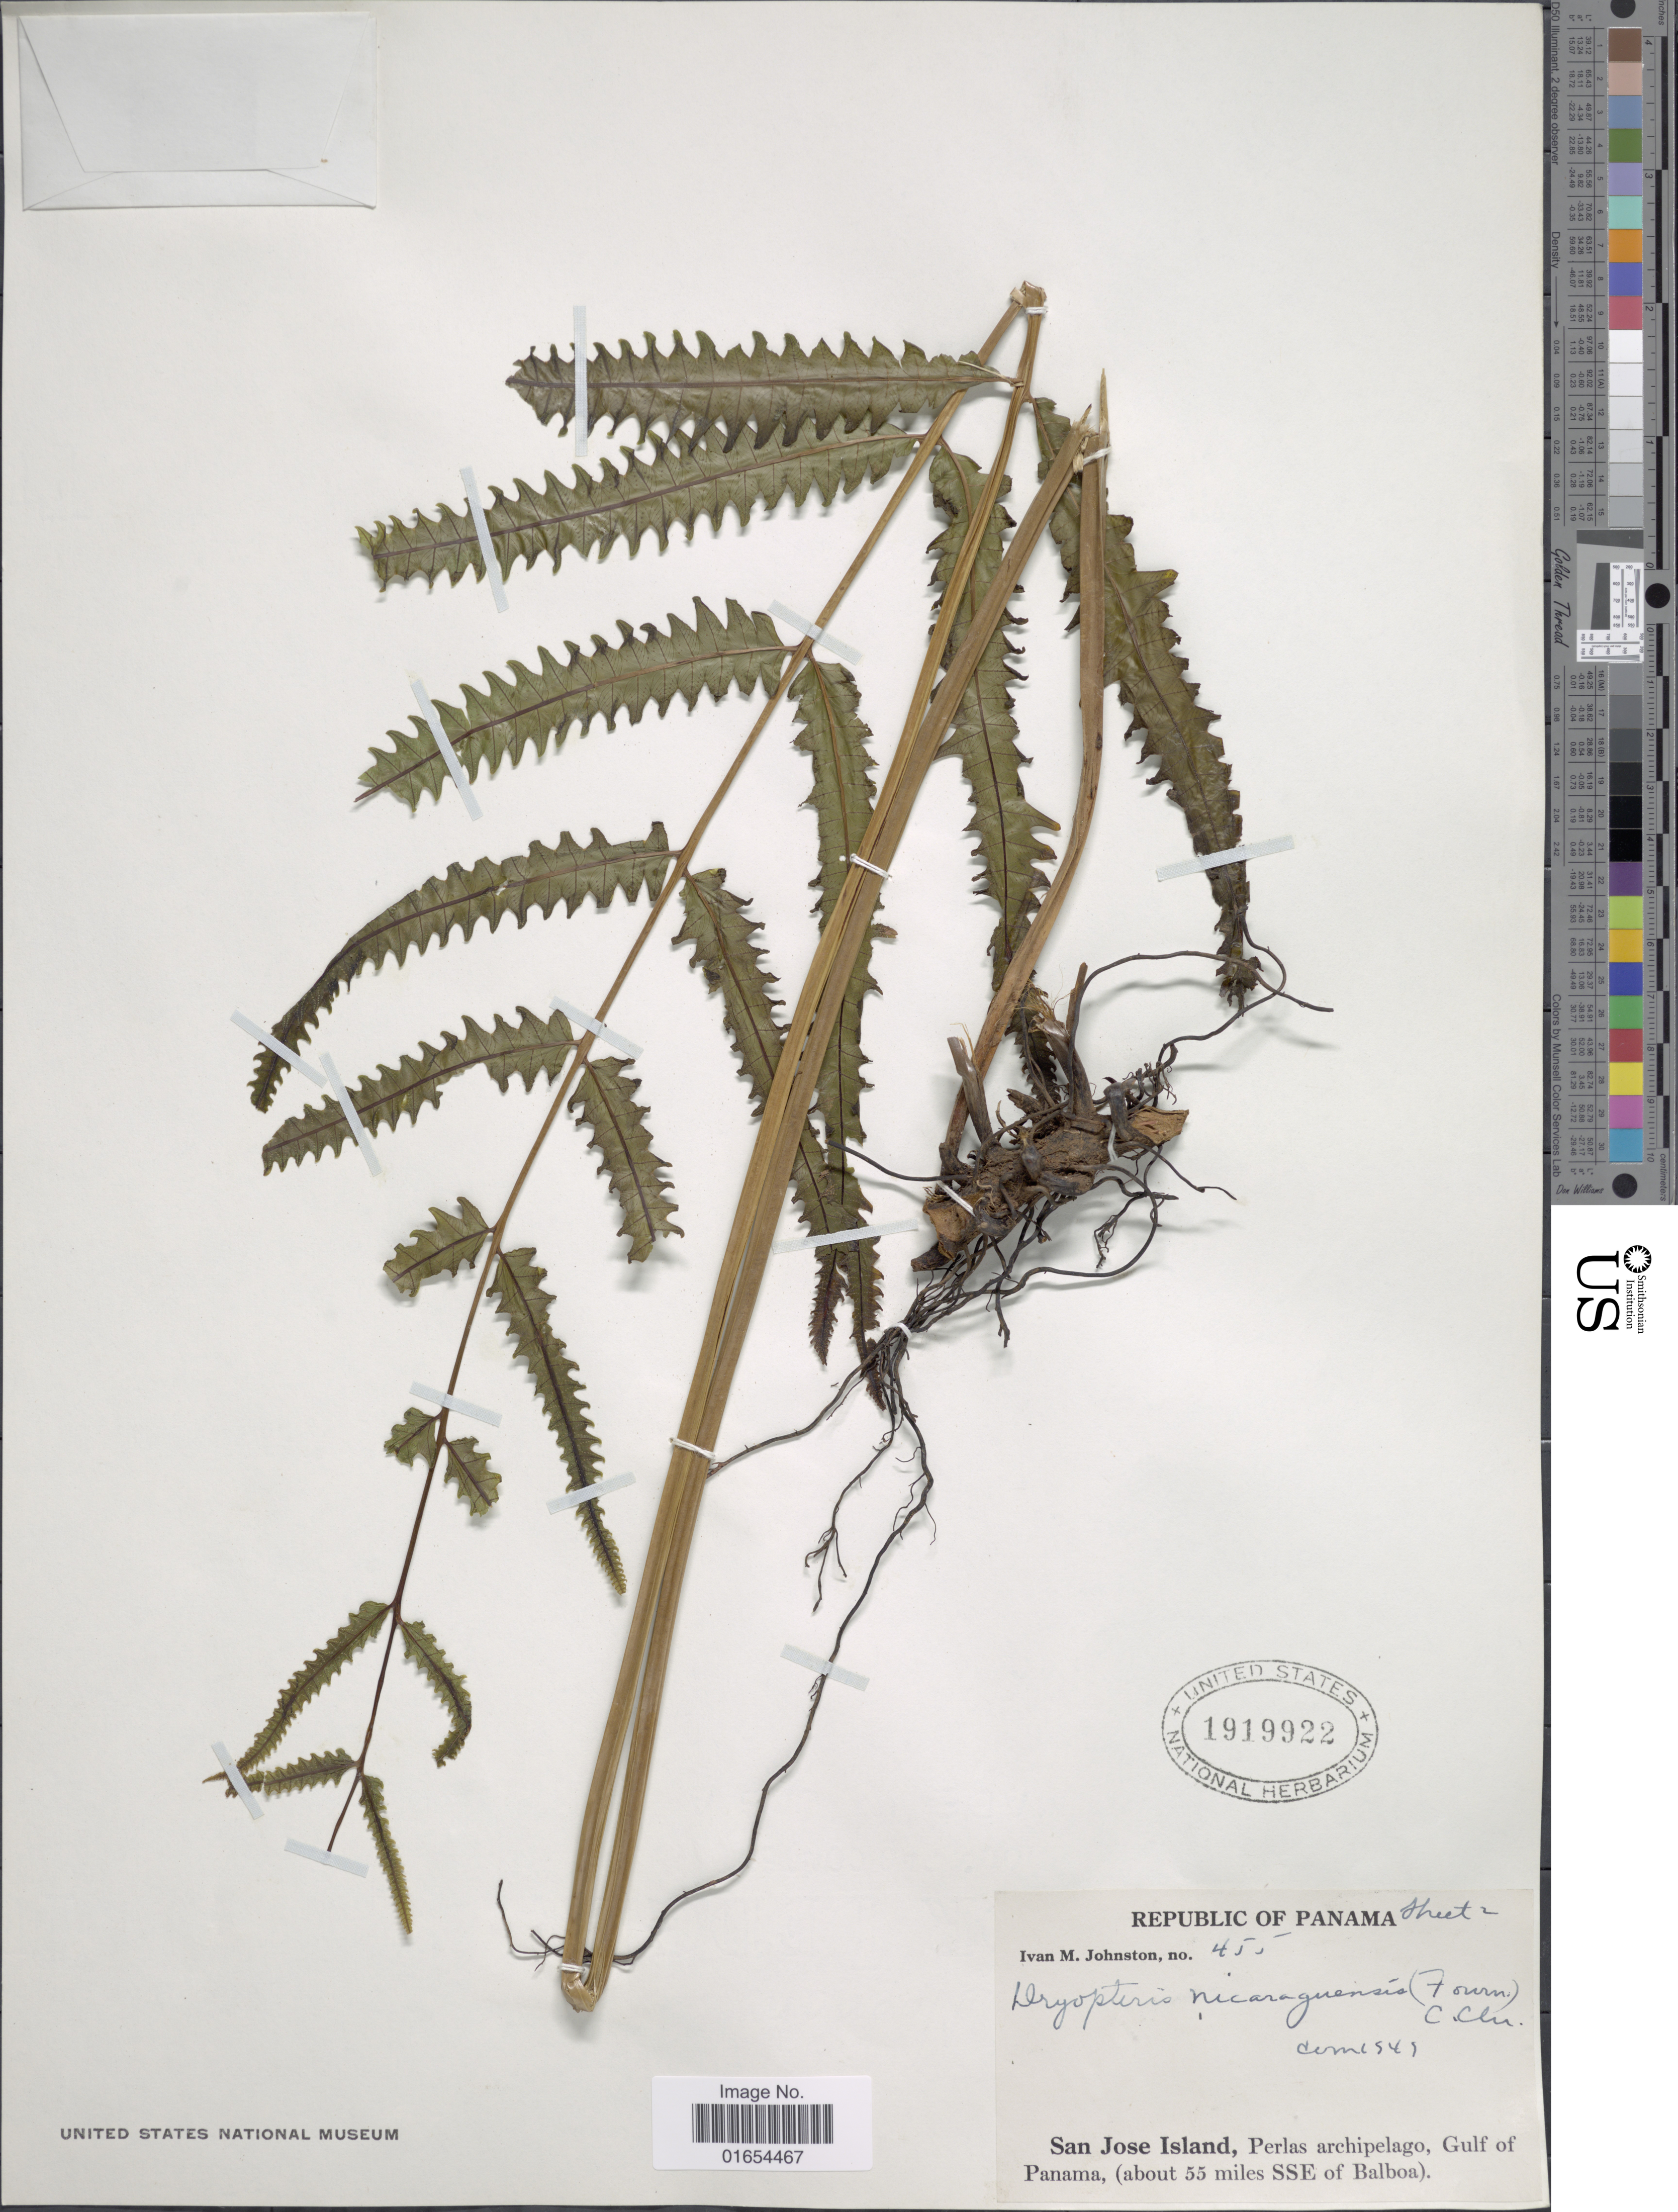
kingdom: Plantae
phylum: Tracheophyta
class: Polypodiopsida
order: Polypodiales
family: Thelypteridaceae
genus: Goniopteris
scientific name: Goniopteris tristis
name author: (Kuntze) Brade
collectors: I.M. Johnston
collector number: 45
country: Panama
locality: San Jose Island, Perlas archipelago, Gulf of Panama, (about 55 miles SSE of Balboa)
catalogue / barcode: US 1919922